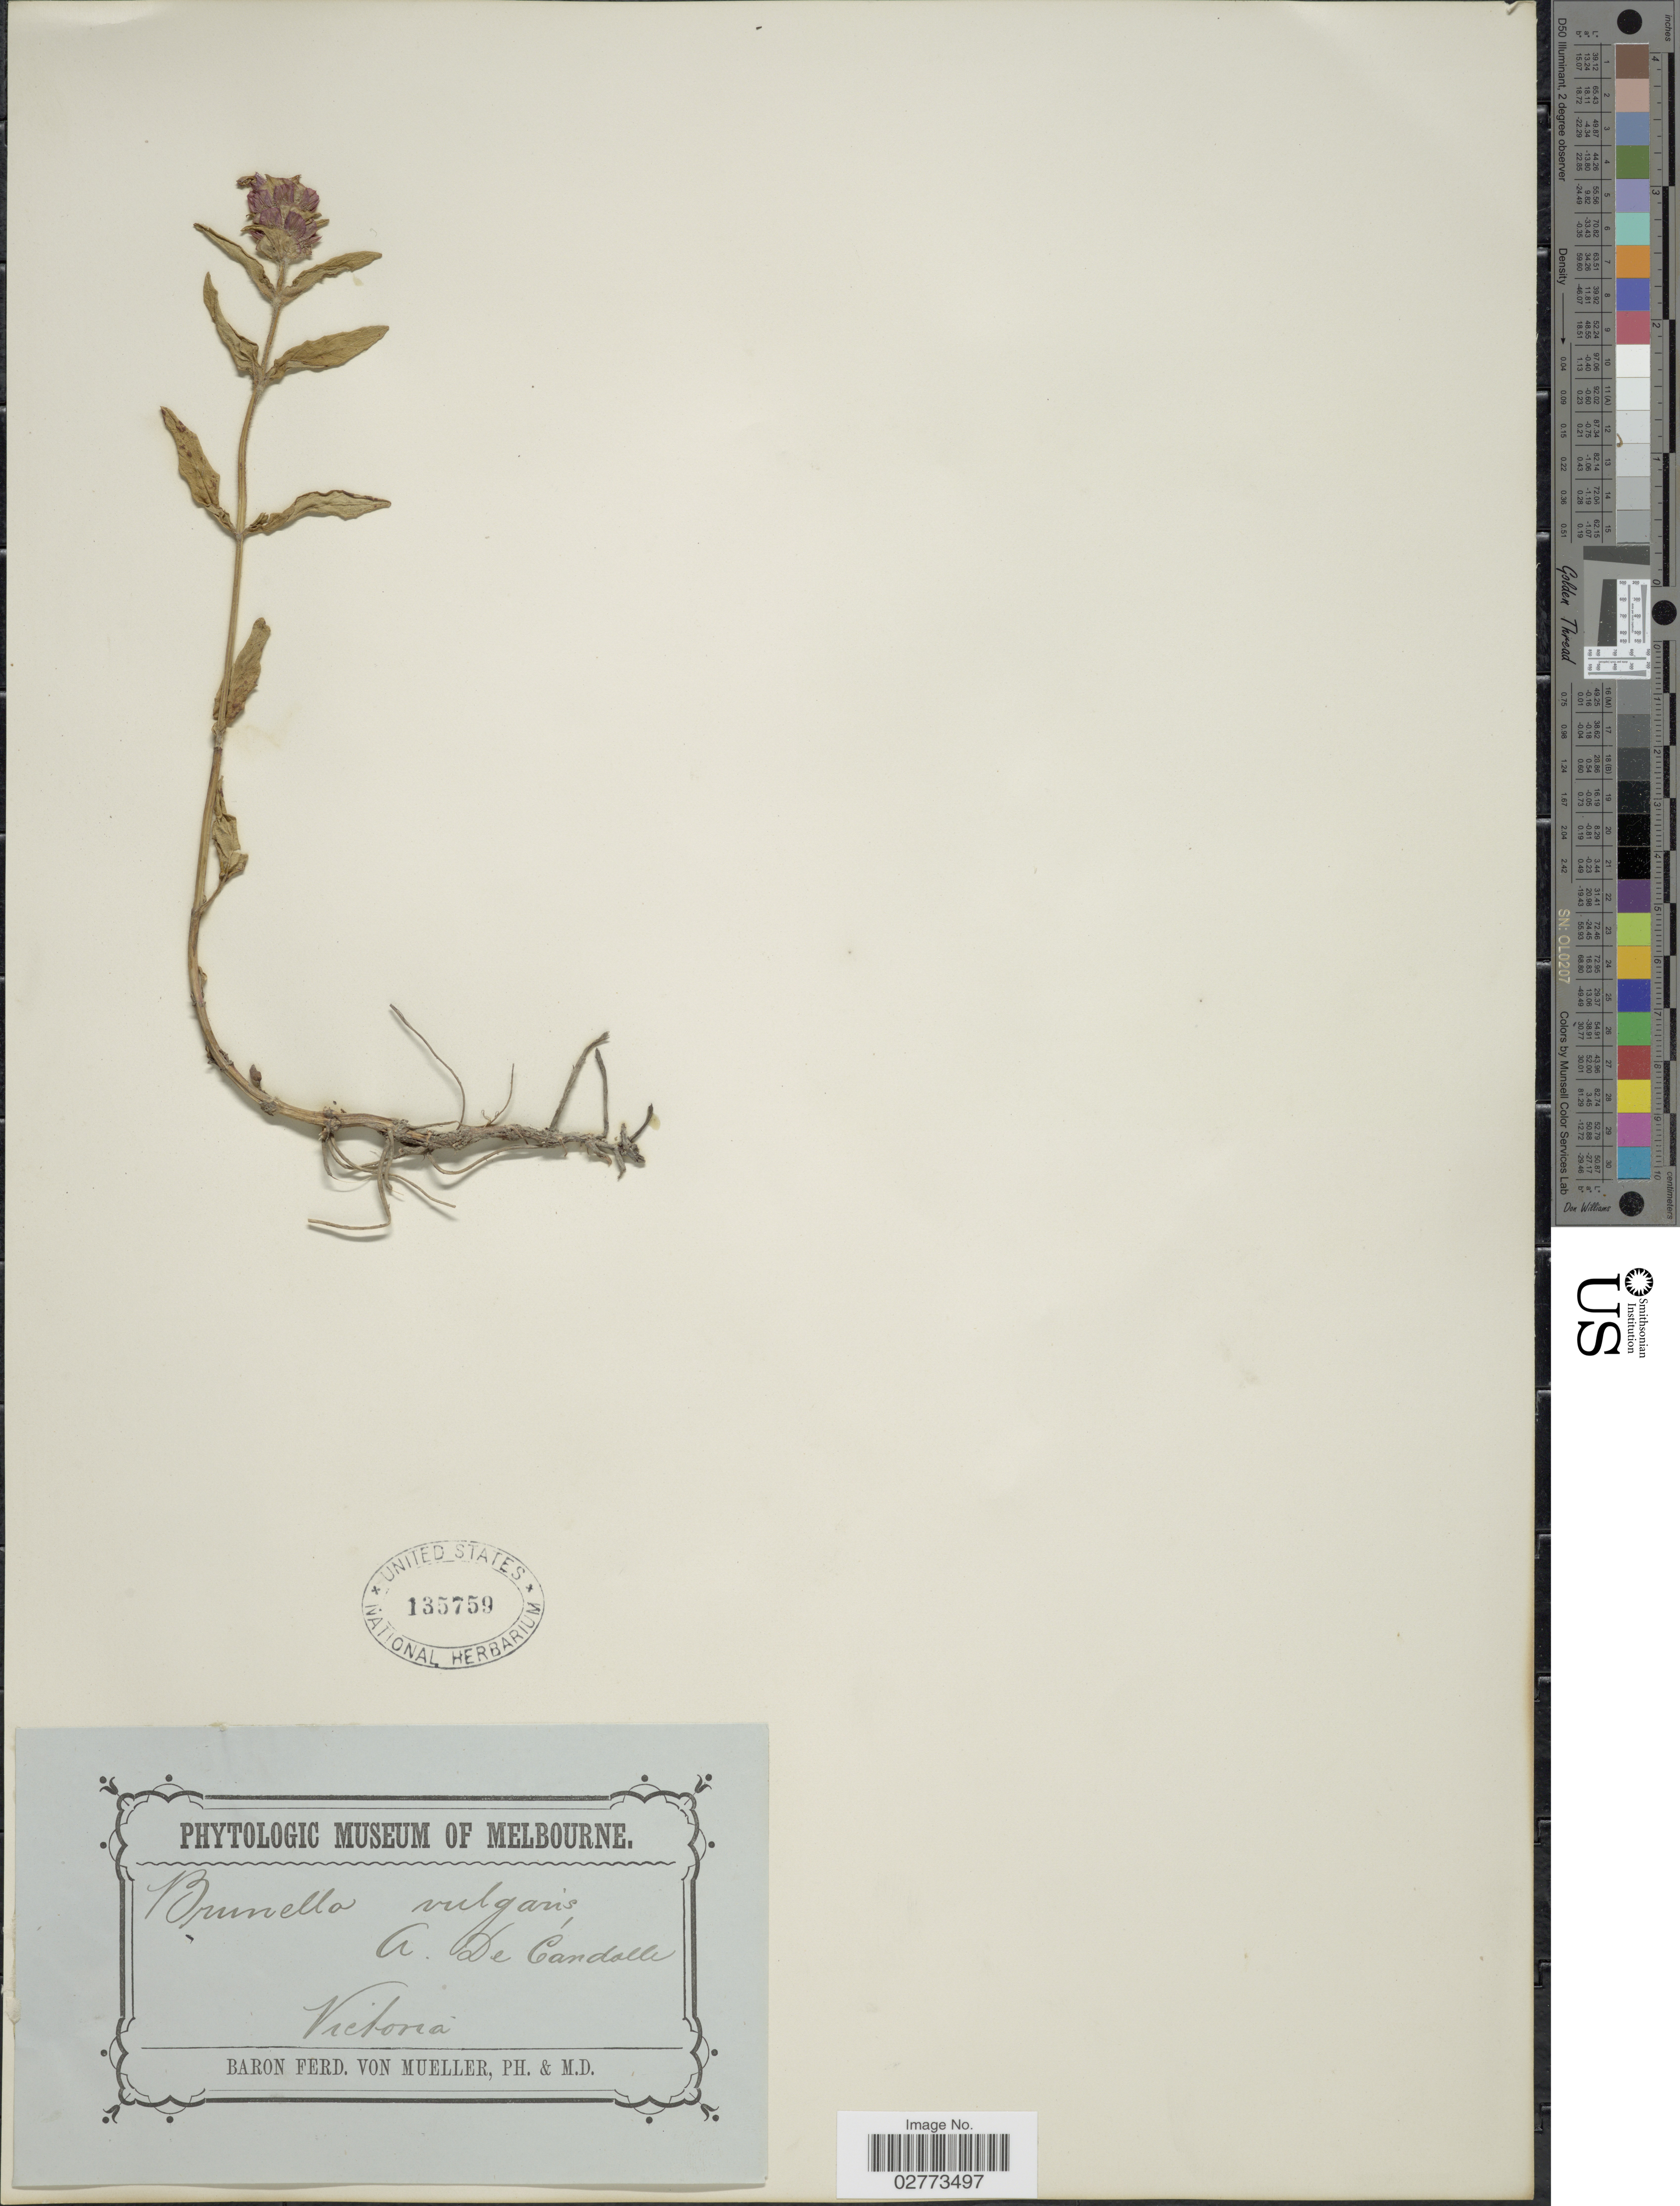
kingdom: Plantae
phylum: Tracheophyta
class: Magnoliopsida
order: Lamiales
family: Lamiaceae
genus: Prunella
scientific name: Prunella vulgaris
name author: L.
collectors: B. von Mueller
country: Australia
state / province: Victoria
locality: Victoria.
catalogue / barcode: US 135759